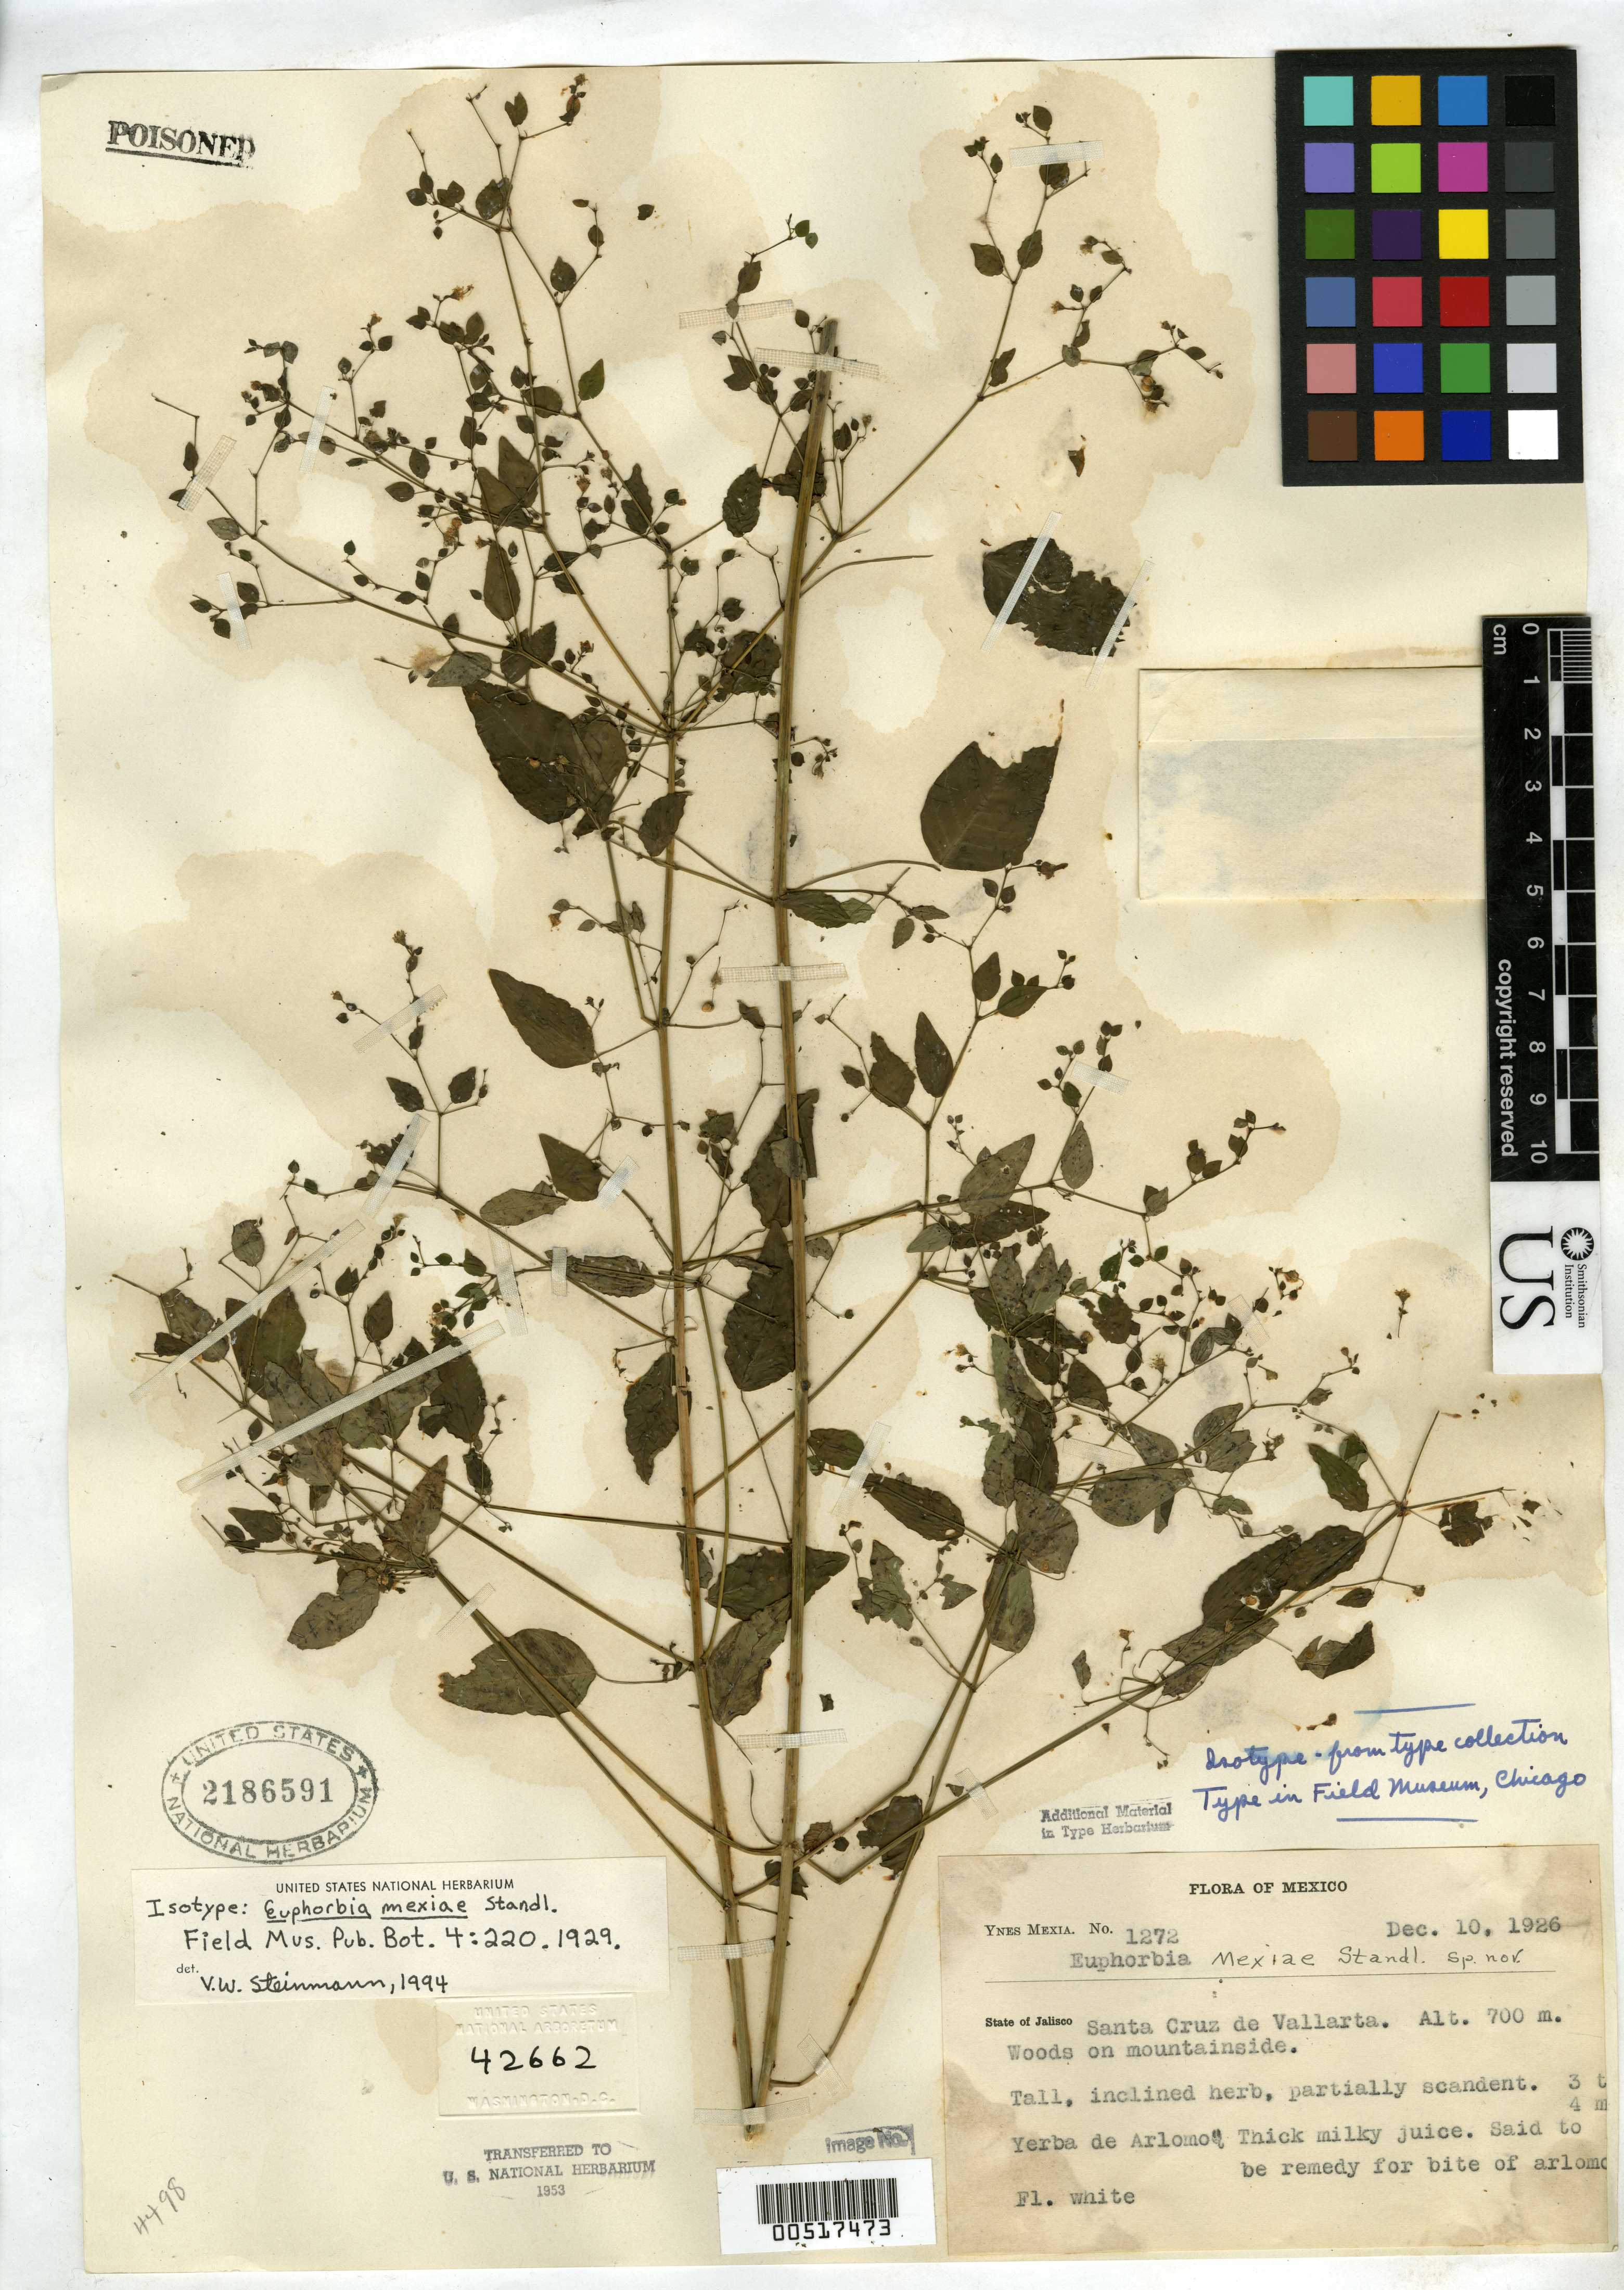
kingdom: Plantae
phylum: Tracheophyta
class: Magnoliopsida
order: Malpighiales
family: Euphorbiaceae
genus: Euphorbia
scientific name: Euphorbia mexiae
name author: Standl.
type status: Isotype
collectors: Y. Mexia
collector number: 1272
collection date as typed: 10 Dec 1926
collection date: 1926-12-10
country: Mexico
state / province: Jalisco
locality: Santa Cruz de Vallarta.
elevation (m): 700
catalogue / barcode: US 2186591